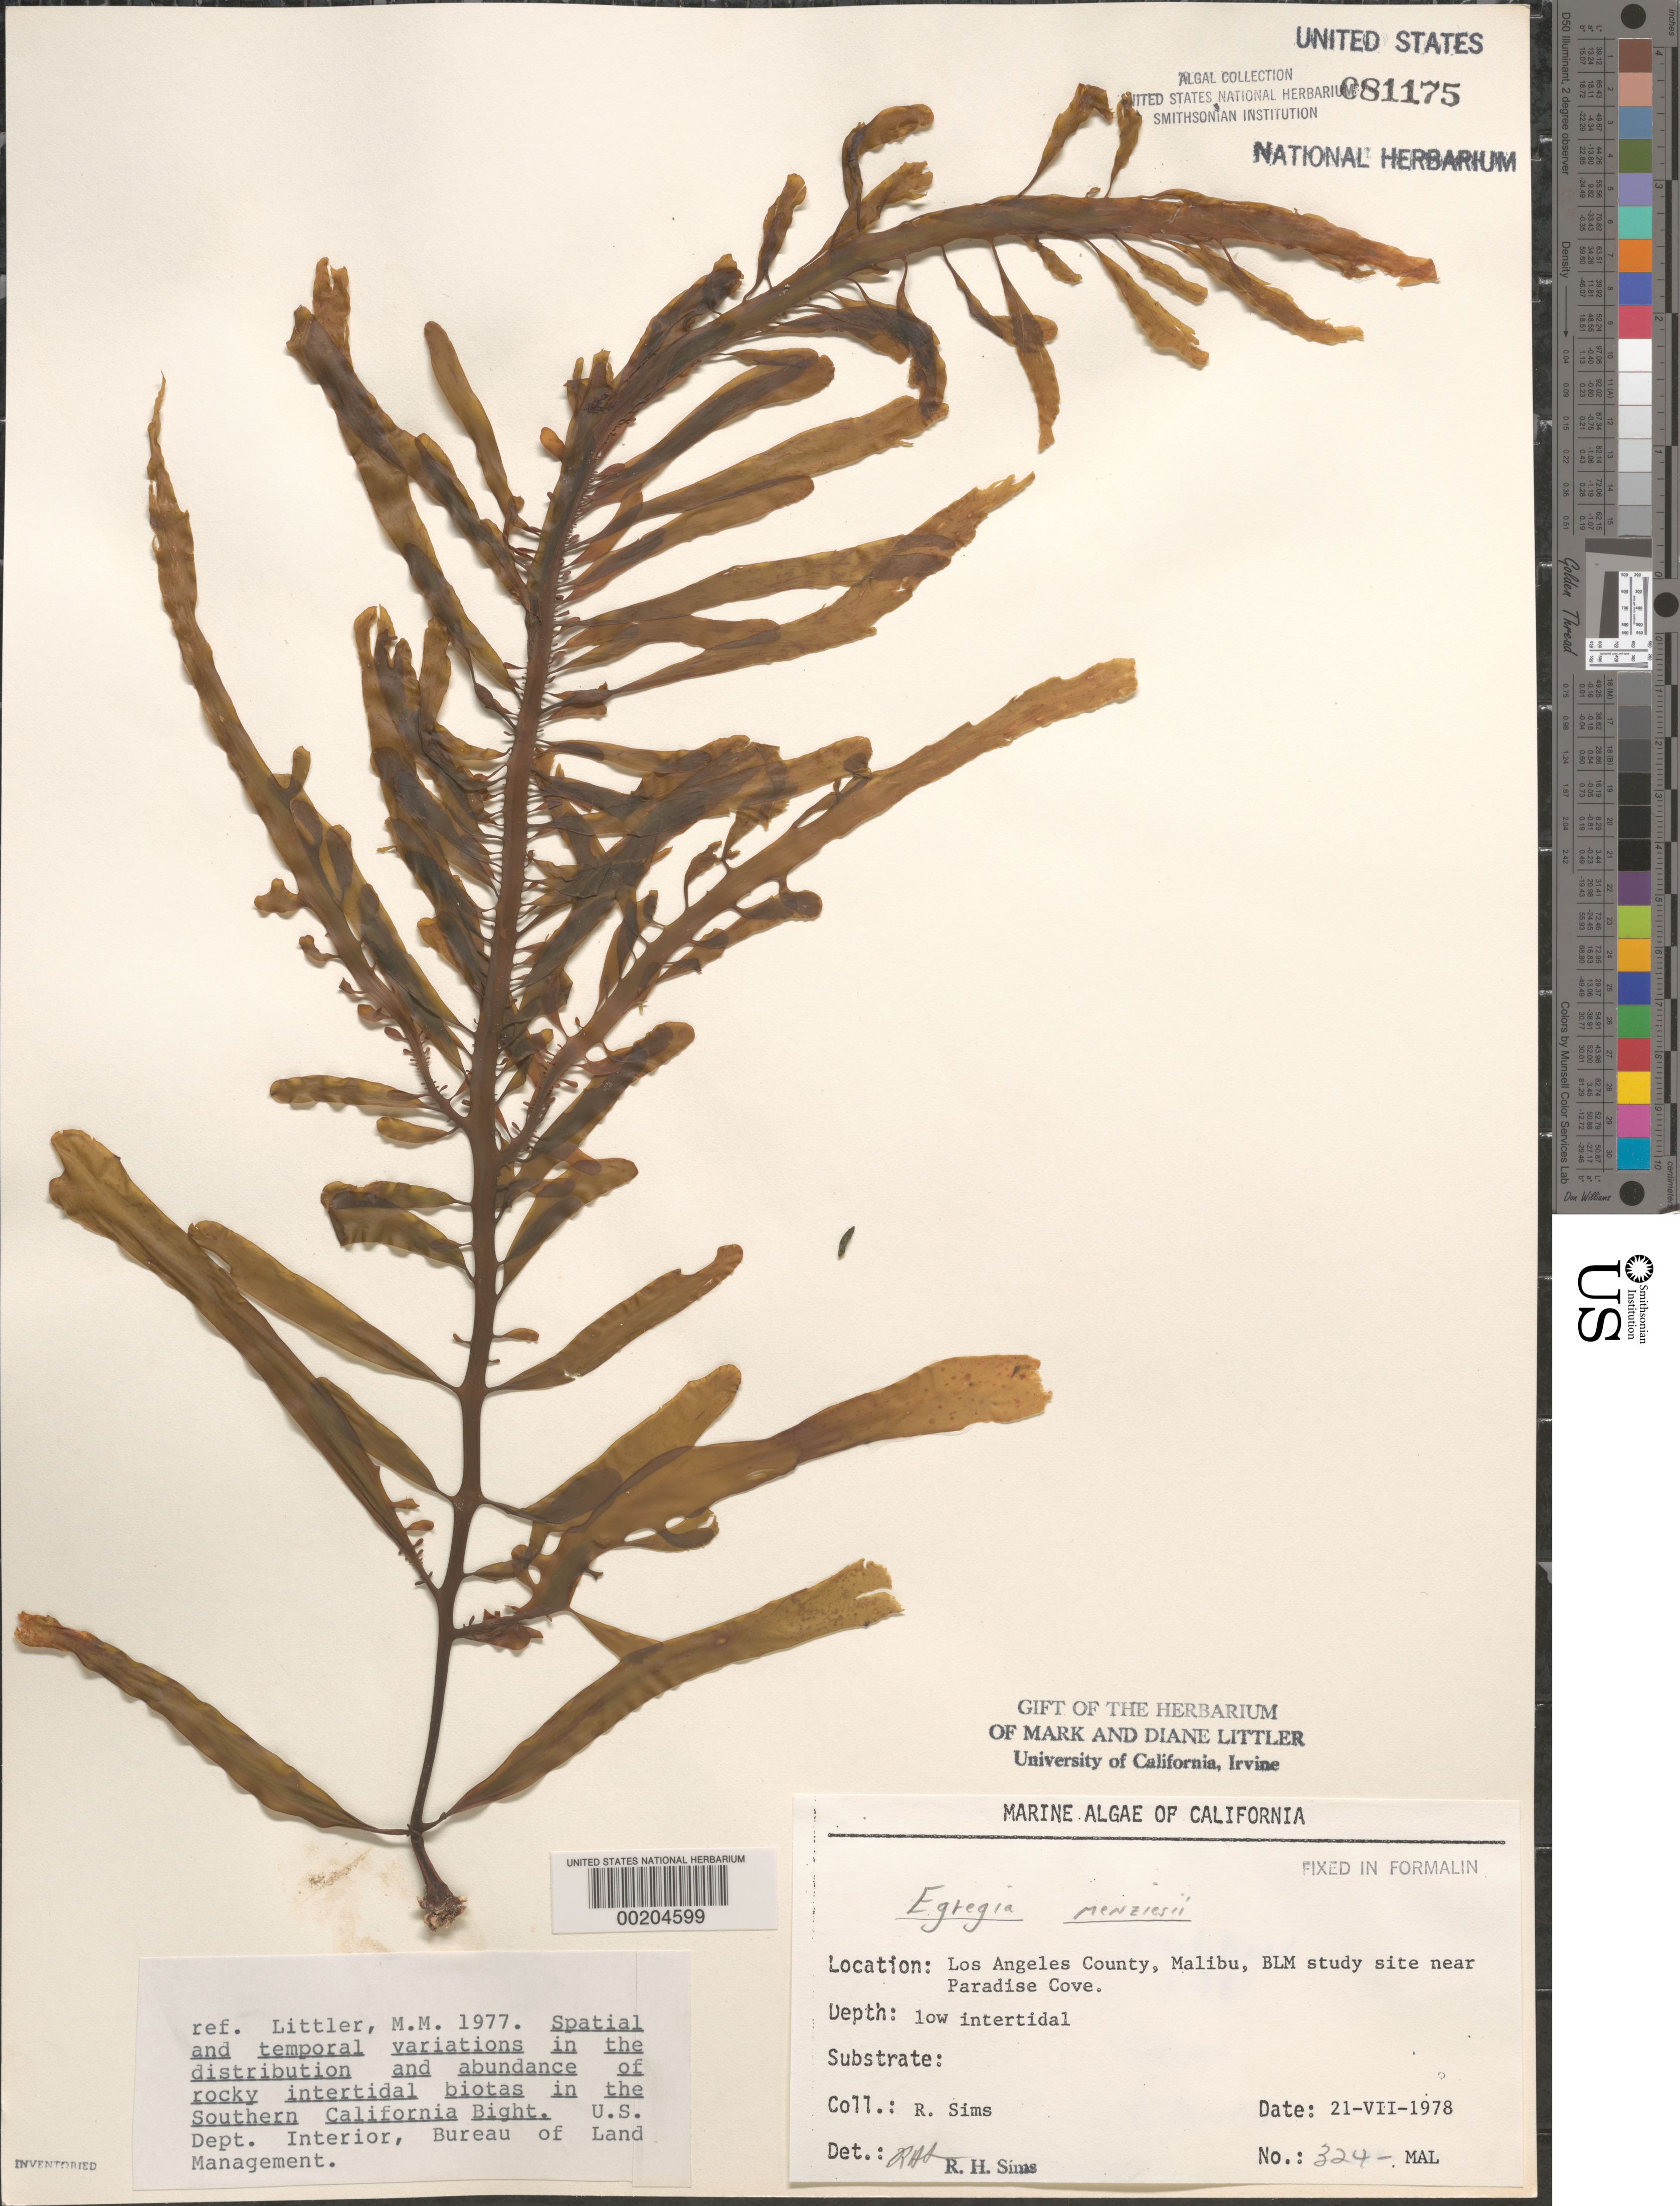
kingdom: Chromista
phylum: Ochrophyta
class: Phaeophyceae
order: Laminariales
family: Lessoniaceae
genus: Egregia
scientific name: Egregia menziesii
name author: (Turner) Aresch.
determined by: Sims, Robert H.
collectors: R. H. Sims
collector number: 324-mal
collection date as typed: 21 Jul 1978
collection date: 1978-07-21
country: United States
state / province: California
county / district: Los Angeles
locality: Malibu, near Paradise Cove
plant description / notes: BLM-SOCALBIGHT Rocky Intertidal Survey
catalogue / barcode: US 81175